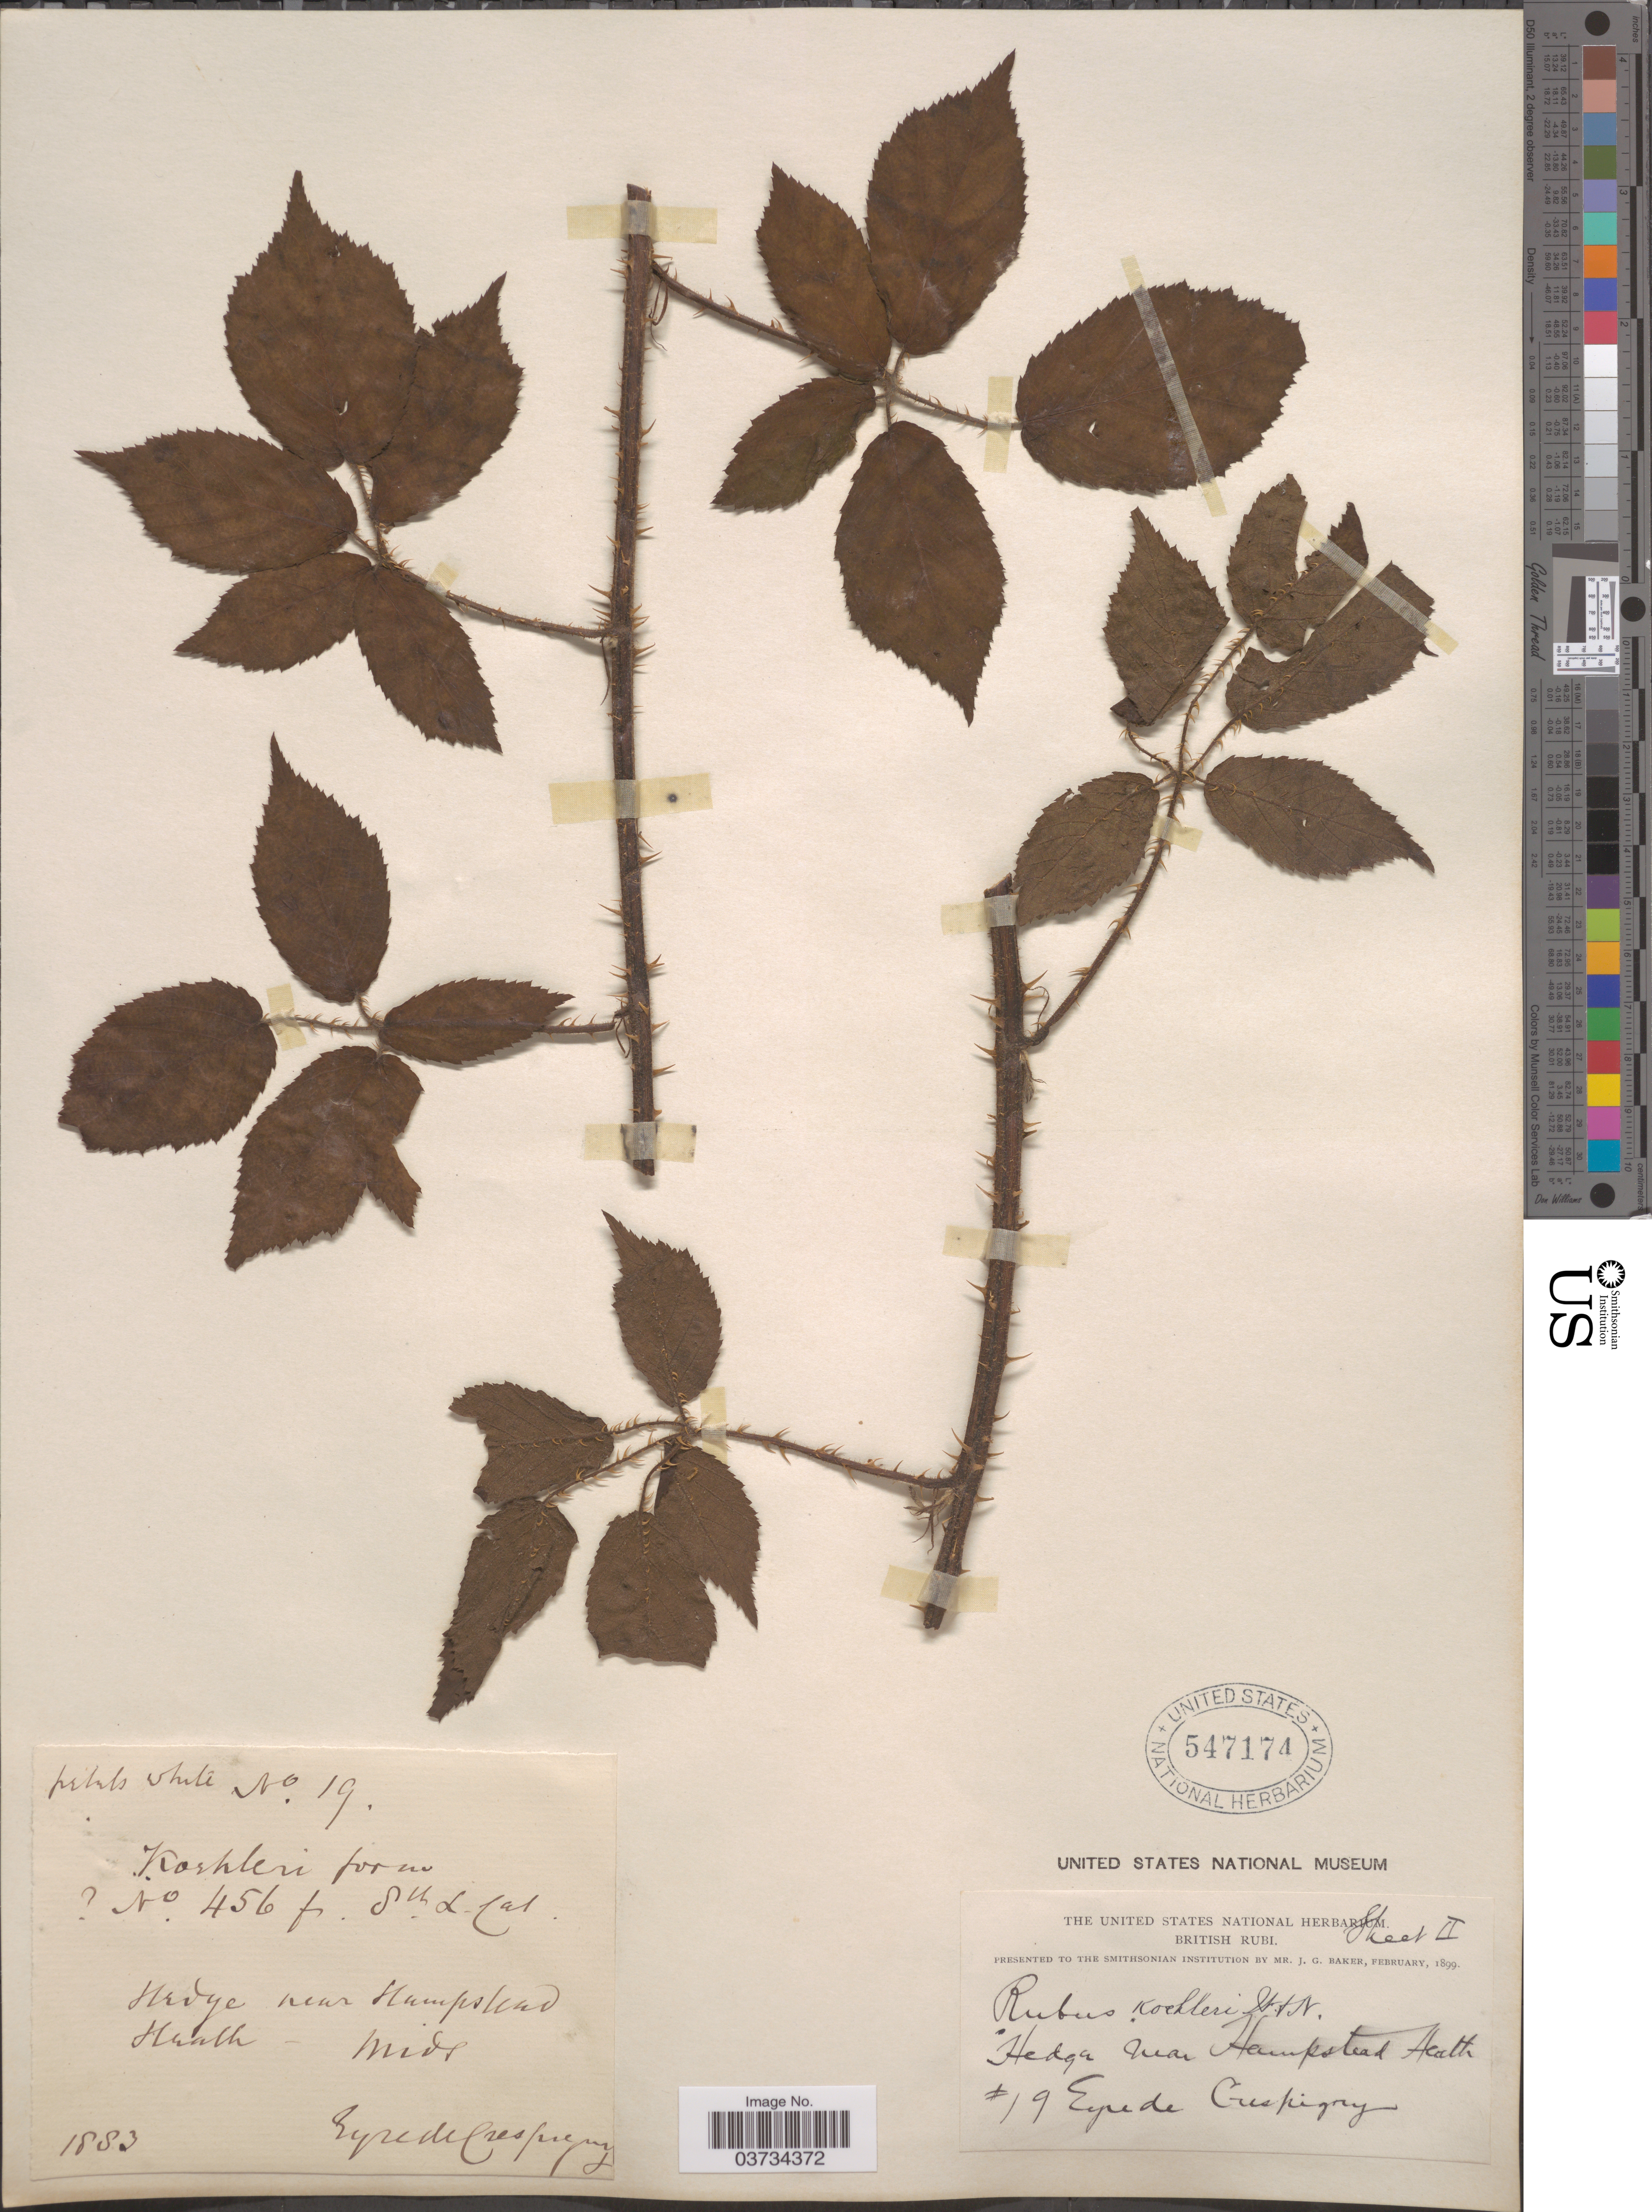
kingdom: Plantae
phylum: Tracheophyta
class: Magnoliopsida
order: Rosales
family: Rosaceae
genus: Rubus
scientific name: Rubus euryanthemus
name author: W.C.R. Watson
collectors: E. de Crespigny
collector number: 19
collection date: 1883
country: United Kingdom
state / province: England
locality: Hedge near Hampstead Heath - Mids.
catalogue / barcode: US 547174